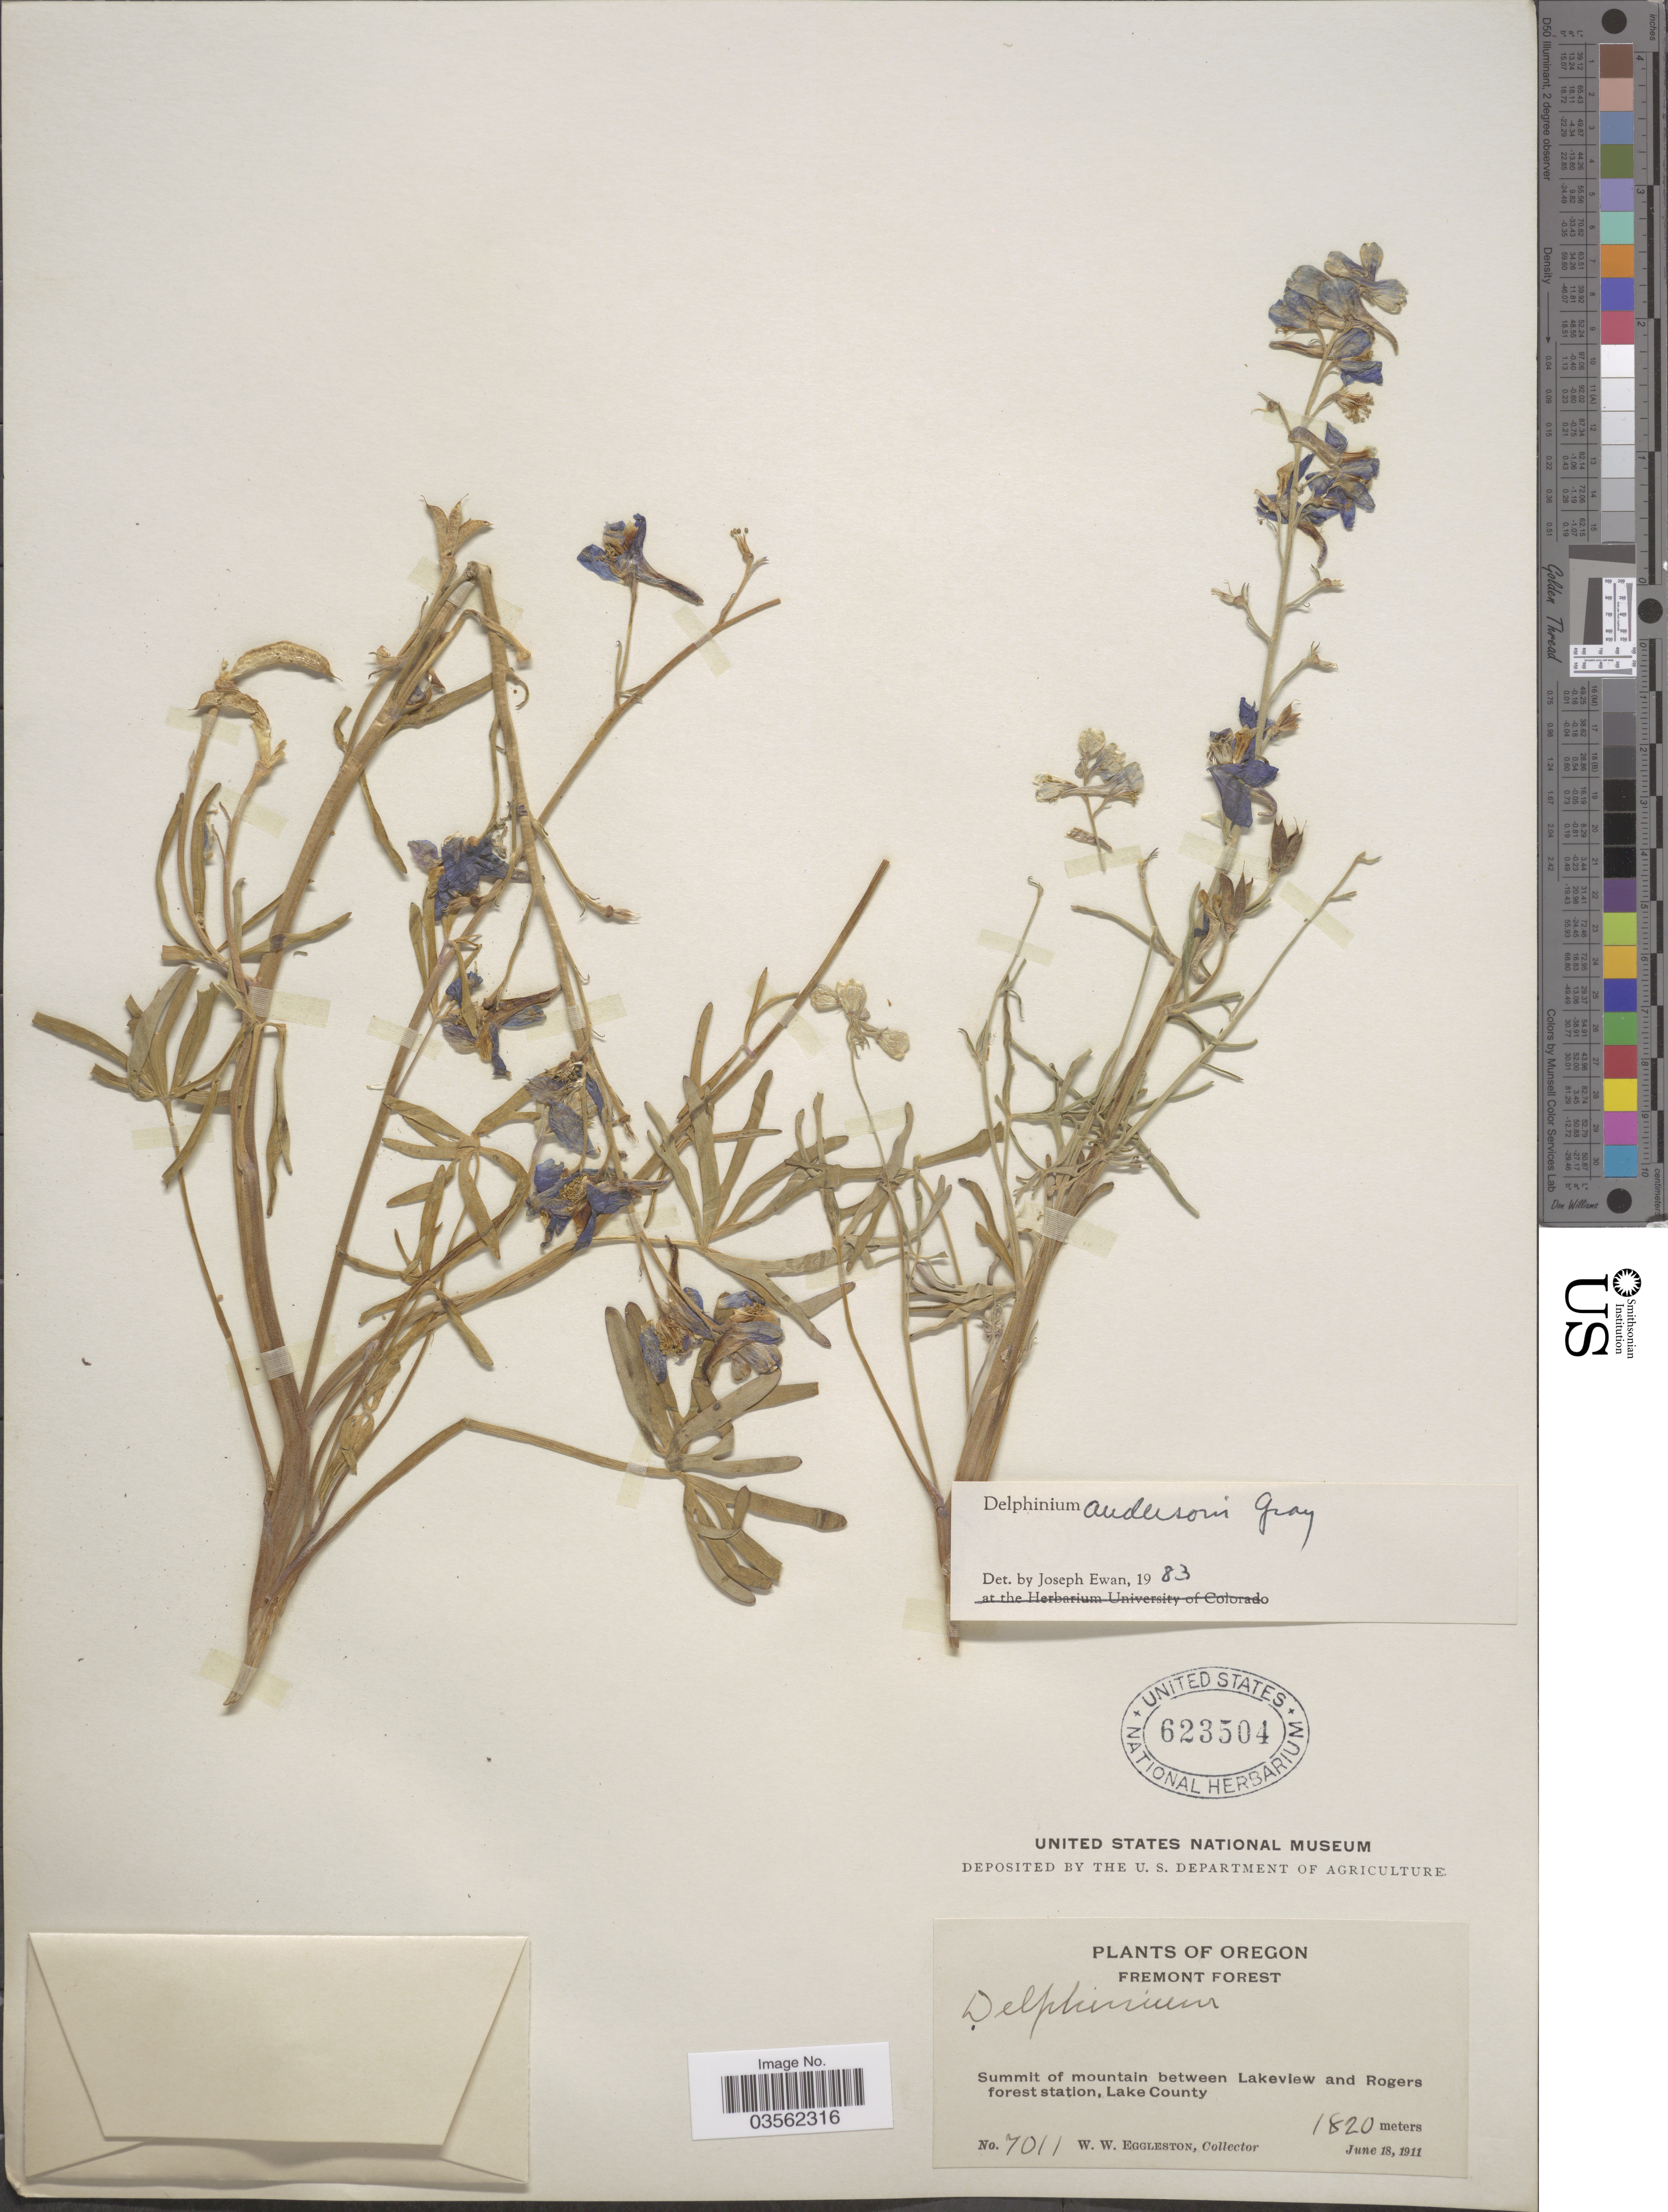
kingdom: Plantae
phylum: Tracheophyta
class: Magnoliopsida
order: Ranunculales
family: Ranunculaceae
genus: Delphinium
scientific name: Delphinium andersonii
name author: A. Gray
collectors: W. W. Eggleston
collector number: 7011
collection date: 1911-06-18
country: United States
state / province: Oregon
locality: Fremont Forest. Summit of mountain between Lakeview and Rogers forest station, Lake County.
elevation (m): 1820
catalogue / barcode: US 623504